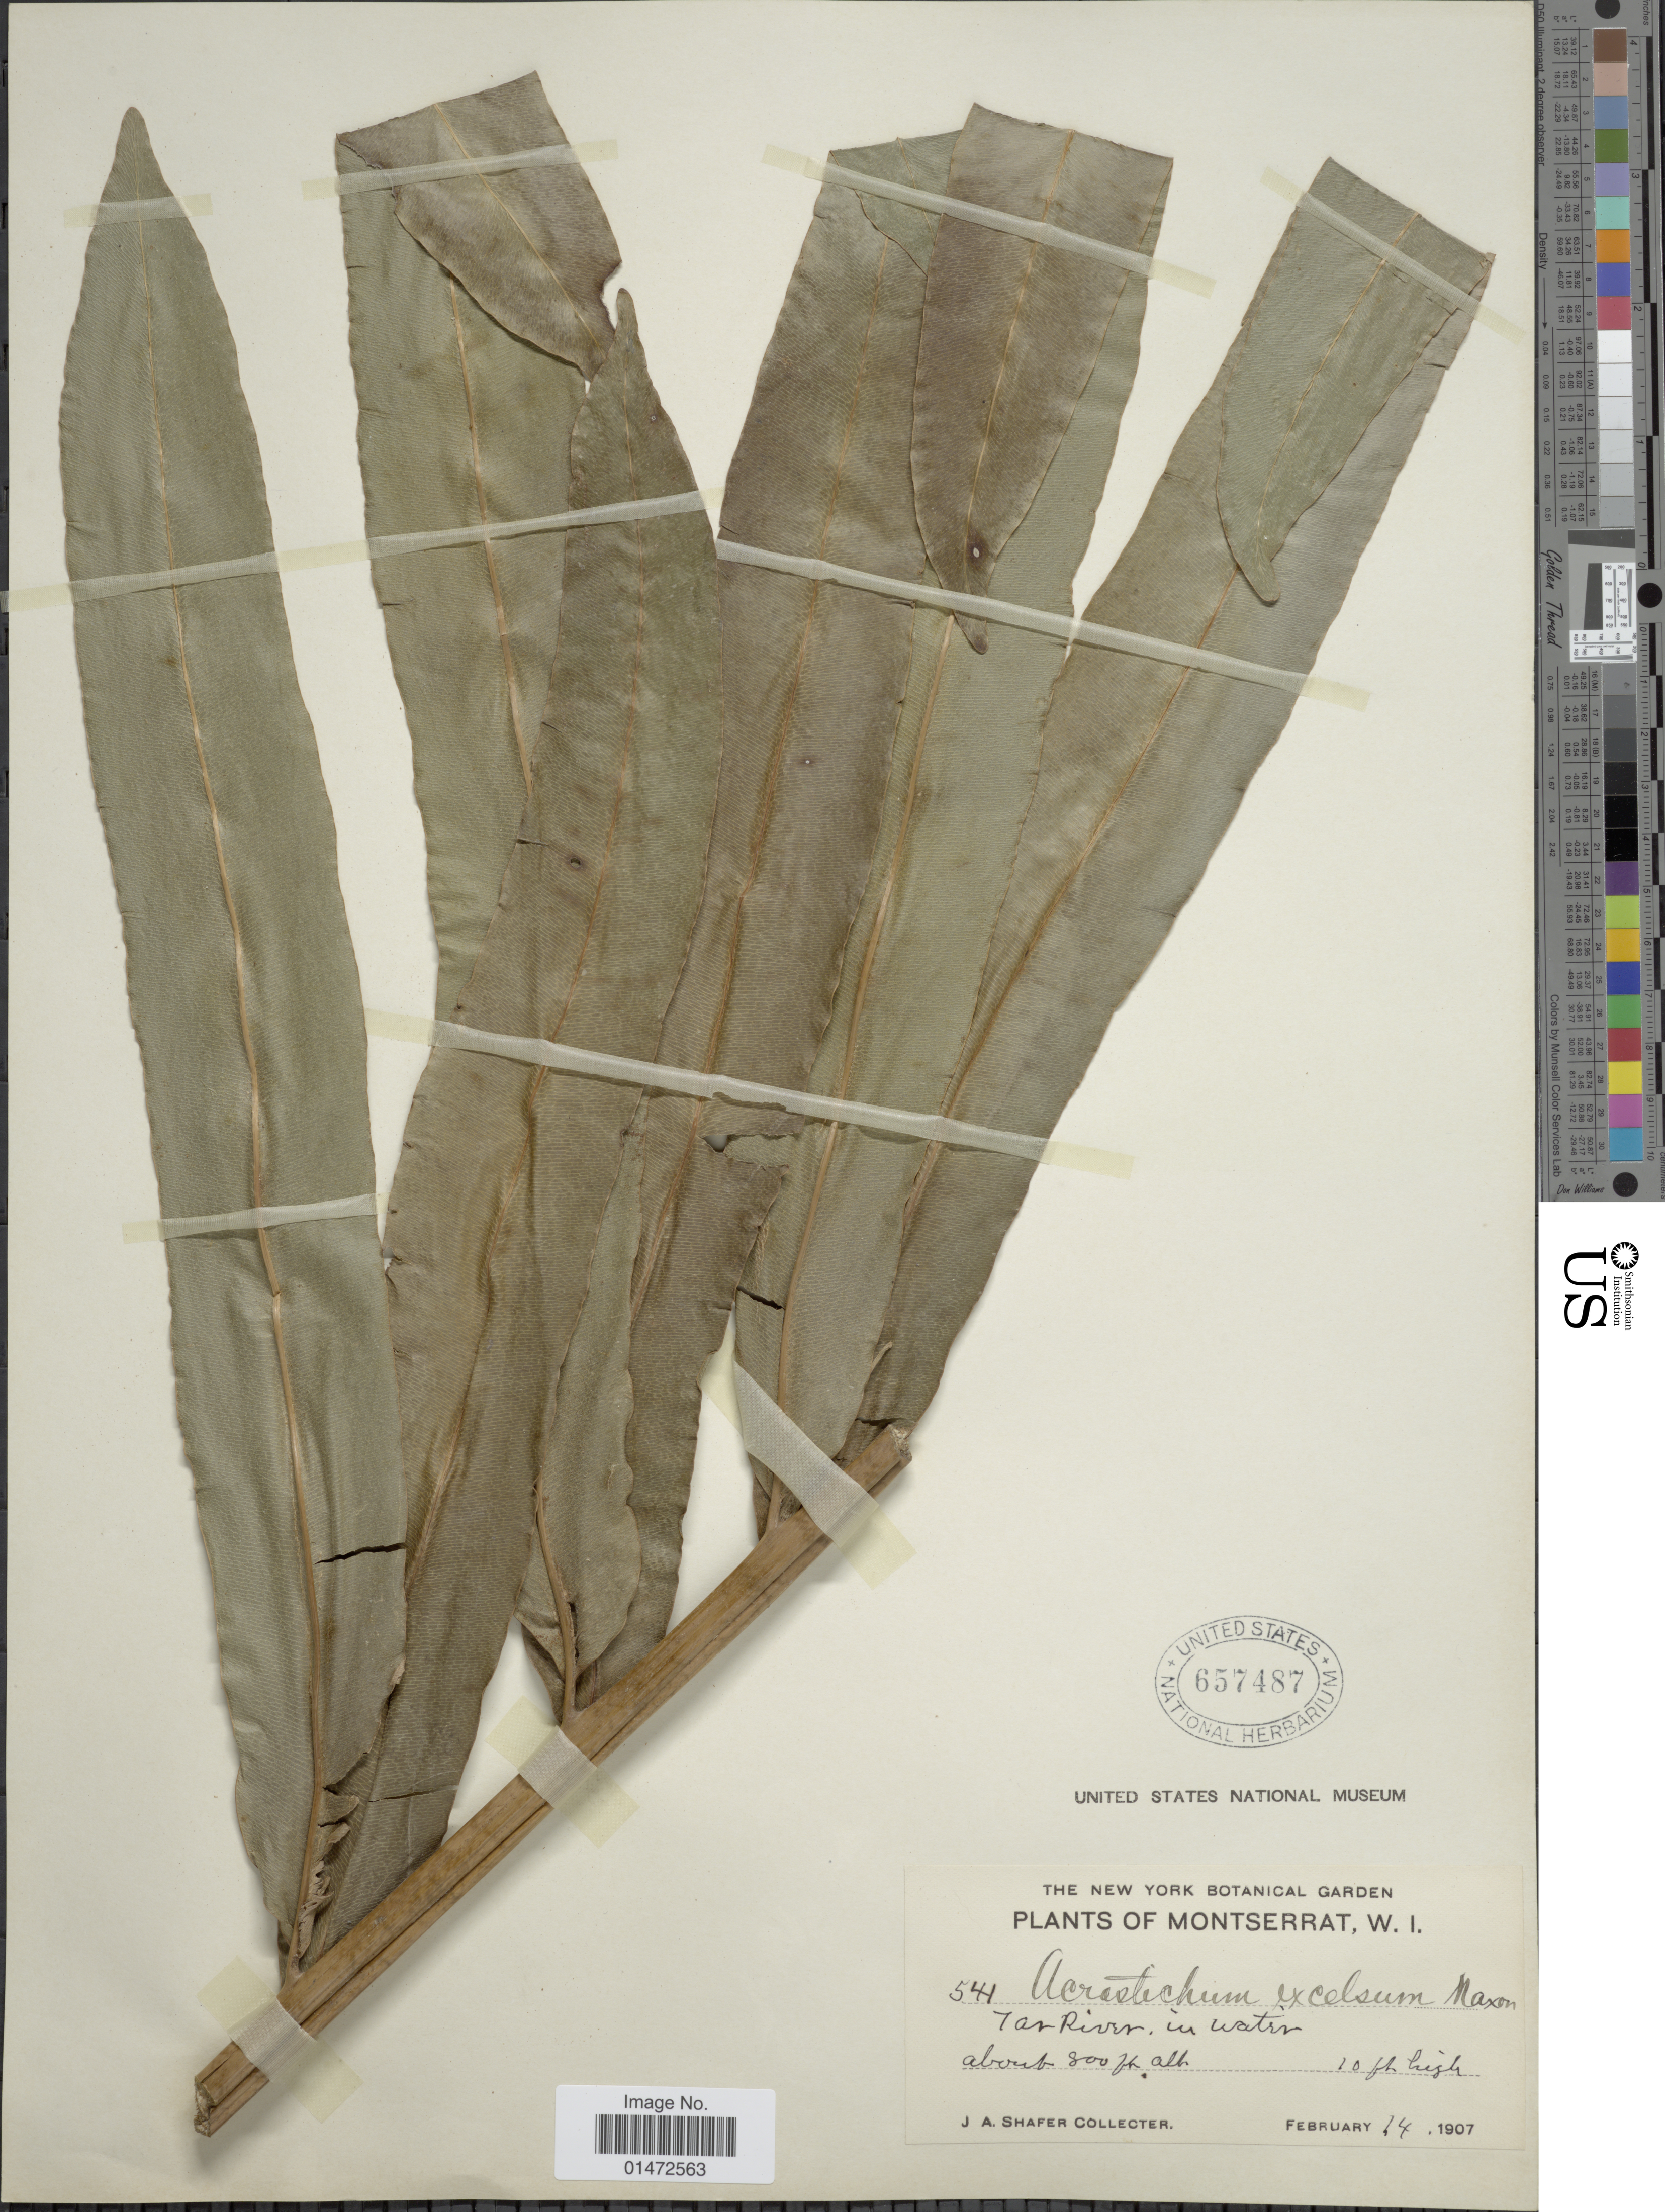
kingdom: Plantae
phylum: Tracheophyta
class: Polypodiopsida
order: Polypodiales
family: Pteridaceae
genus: Acrostichum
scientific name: Acrostichum danaeifolium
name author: Langsd. & Fisch.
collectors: J. A. Shafer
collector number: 541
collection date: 1907-02-14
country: Montserrat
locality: W.I. Jar River, in water.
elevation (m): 244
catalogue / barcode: US 657487